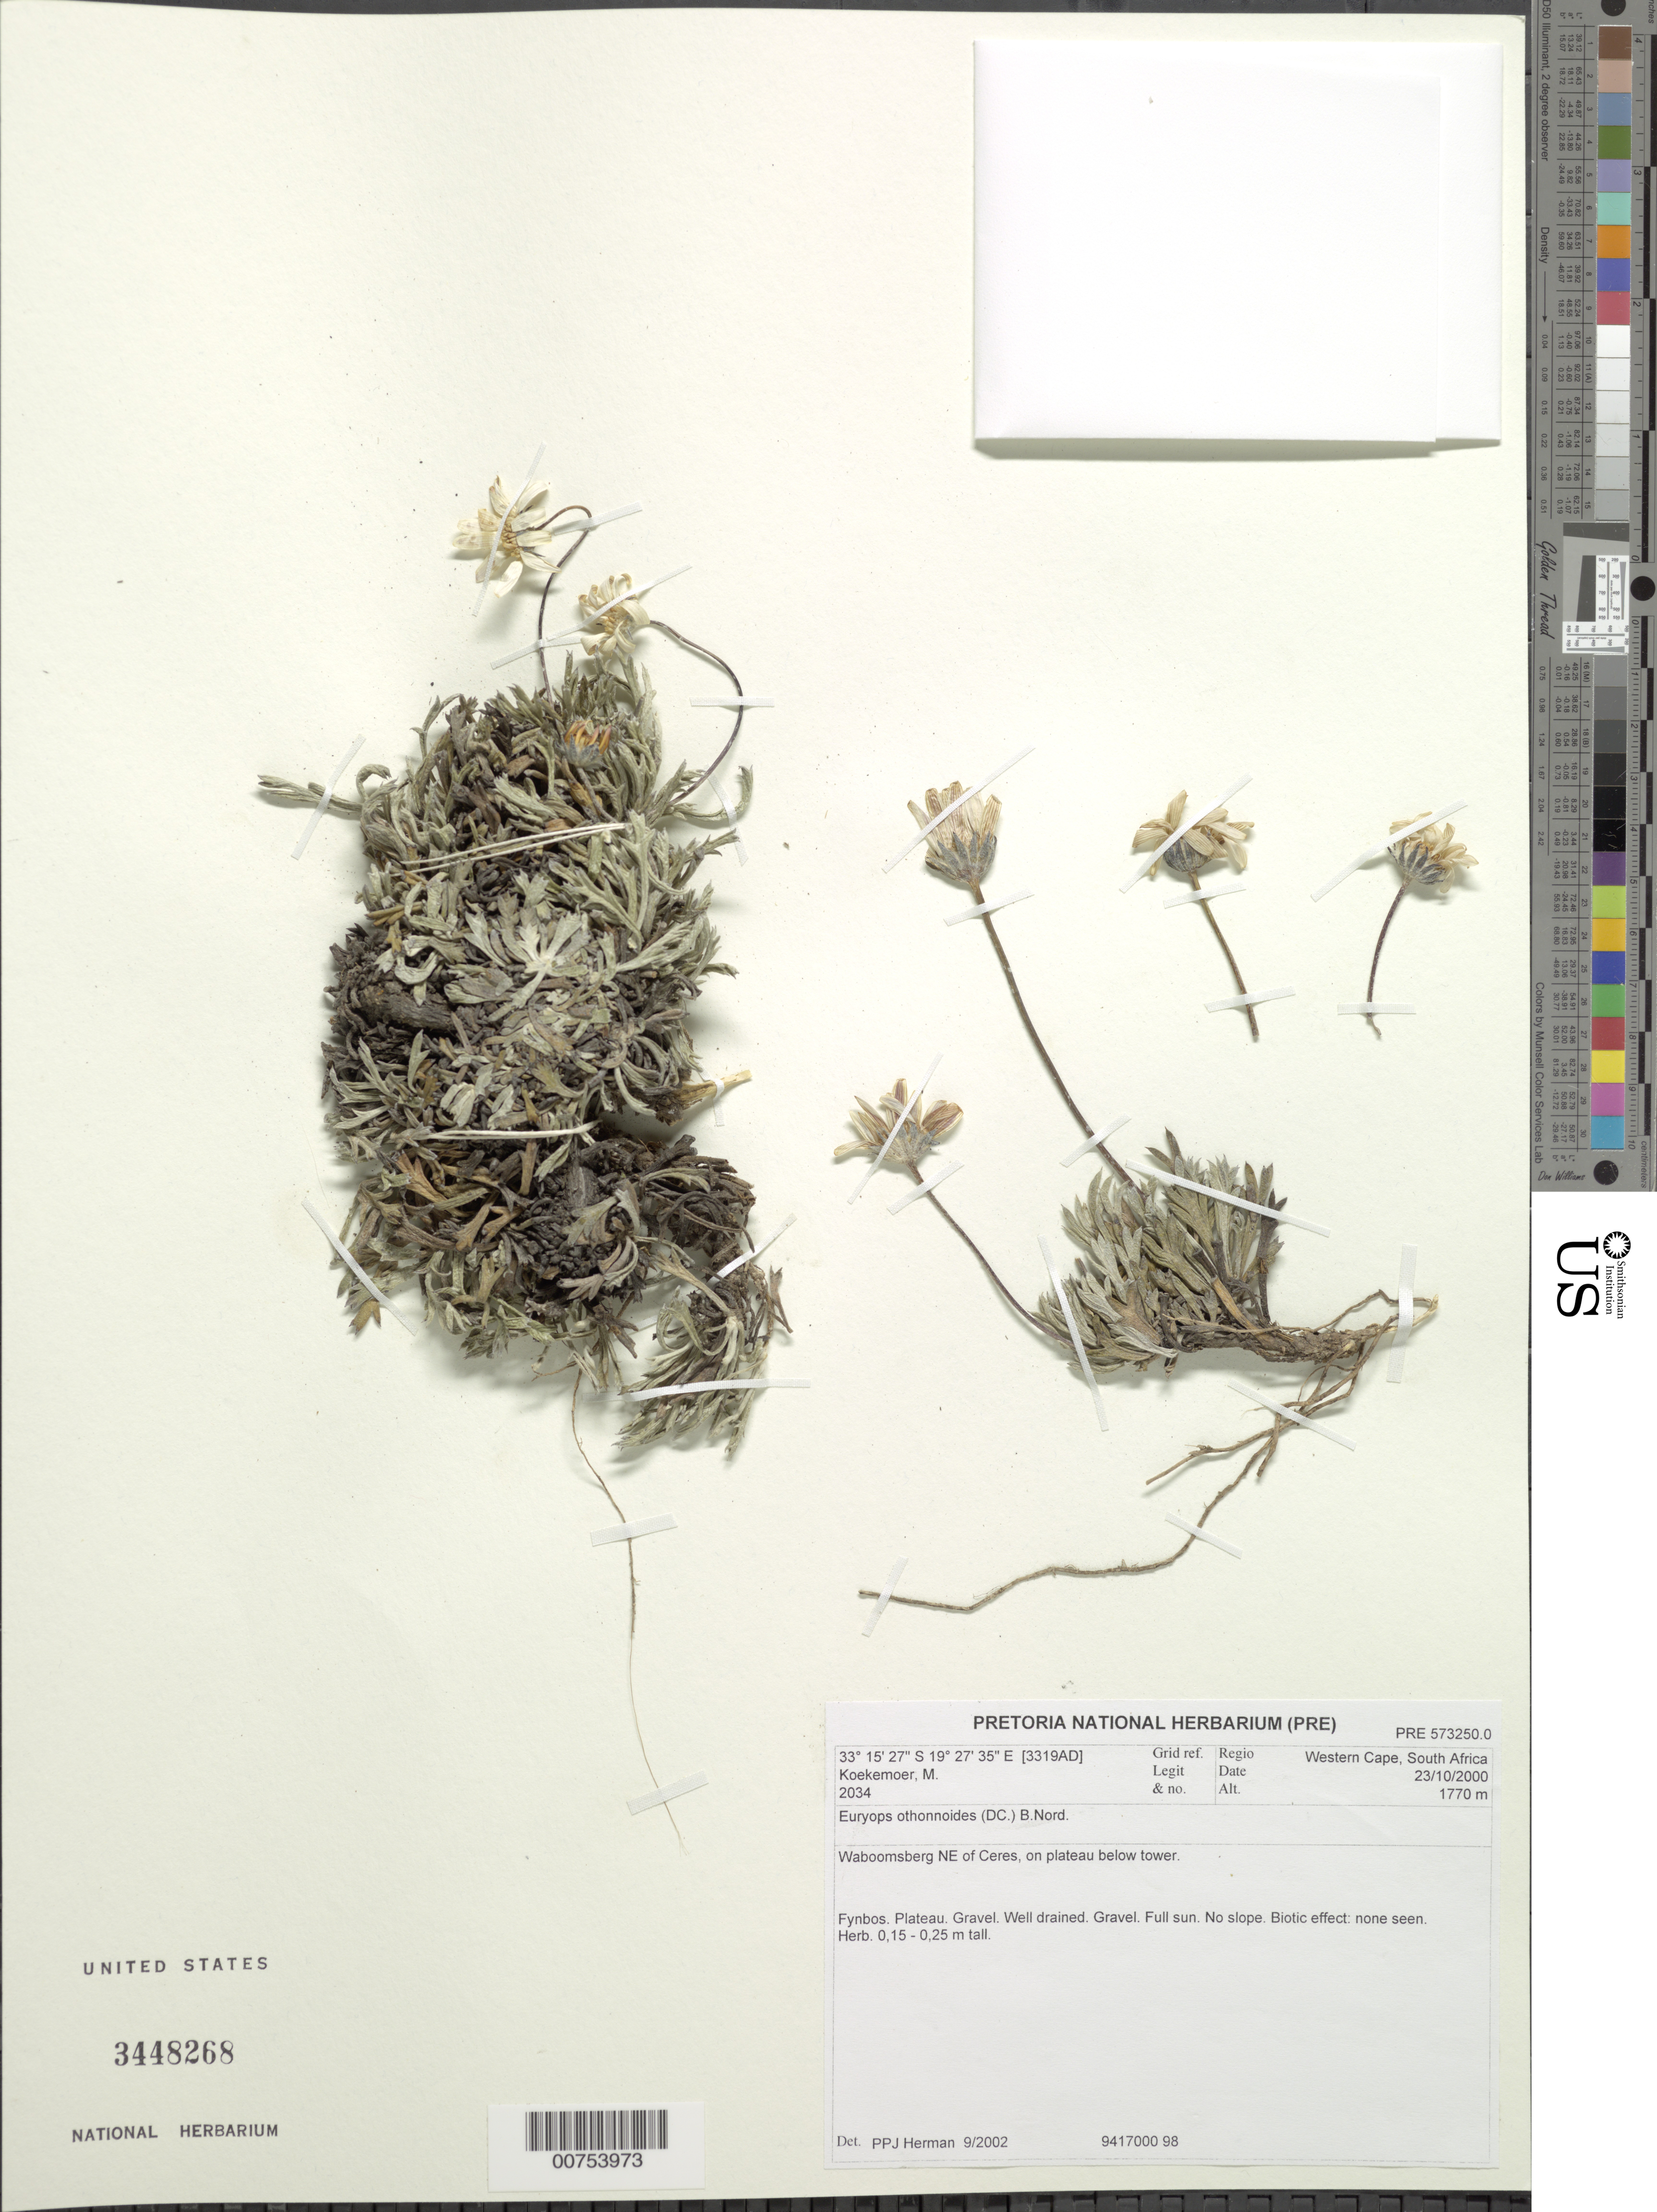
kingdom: Plantae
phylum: Tracheophyta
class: Magnoliopsida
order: Asterales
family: Asteraceae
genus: Euryops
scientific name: Euryops othonnoides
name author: (DC.) B. Nord.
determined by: Herman, P. P. J.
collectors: M. Koekemoer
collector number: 2034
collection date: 2000-10-23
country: South Africa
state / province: Western Cape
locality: Waboomsberg, NE of Ceres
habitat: Fynbos; plateau, gravel, well-drained, full sun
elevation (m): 1770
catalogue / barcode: US 3448268